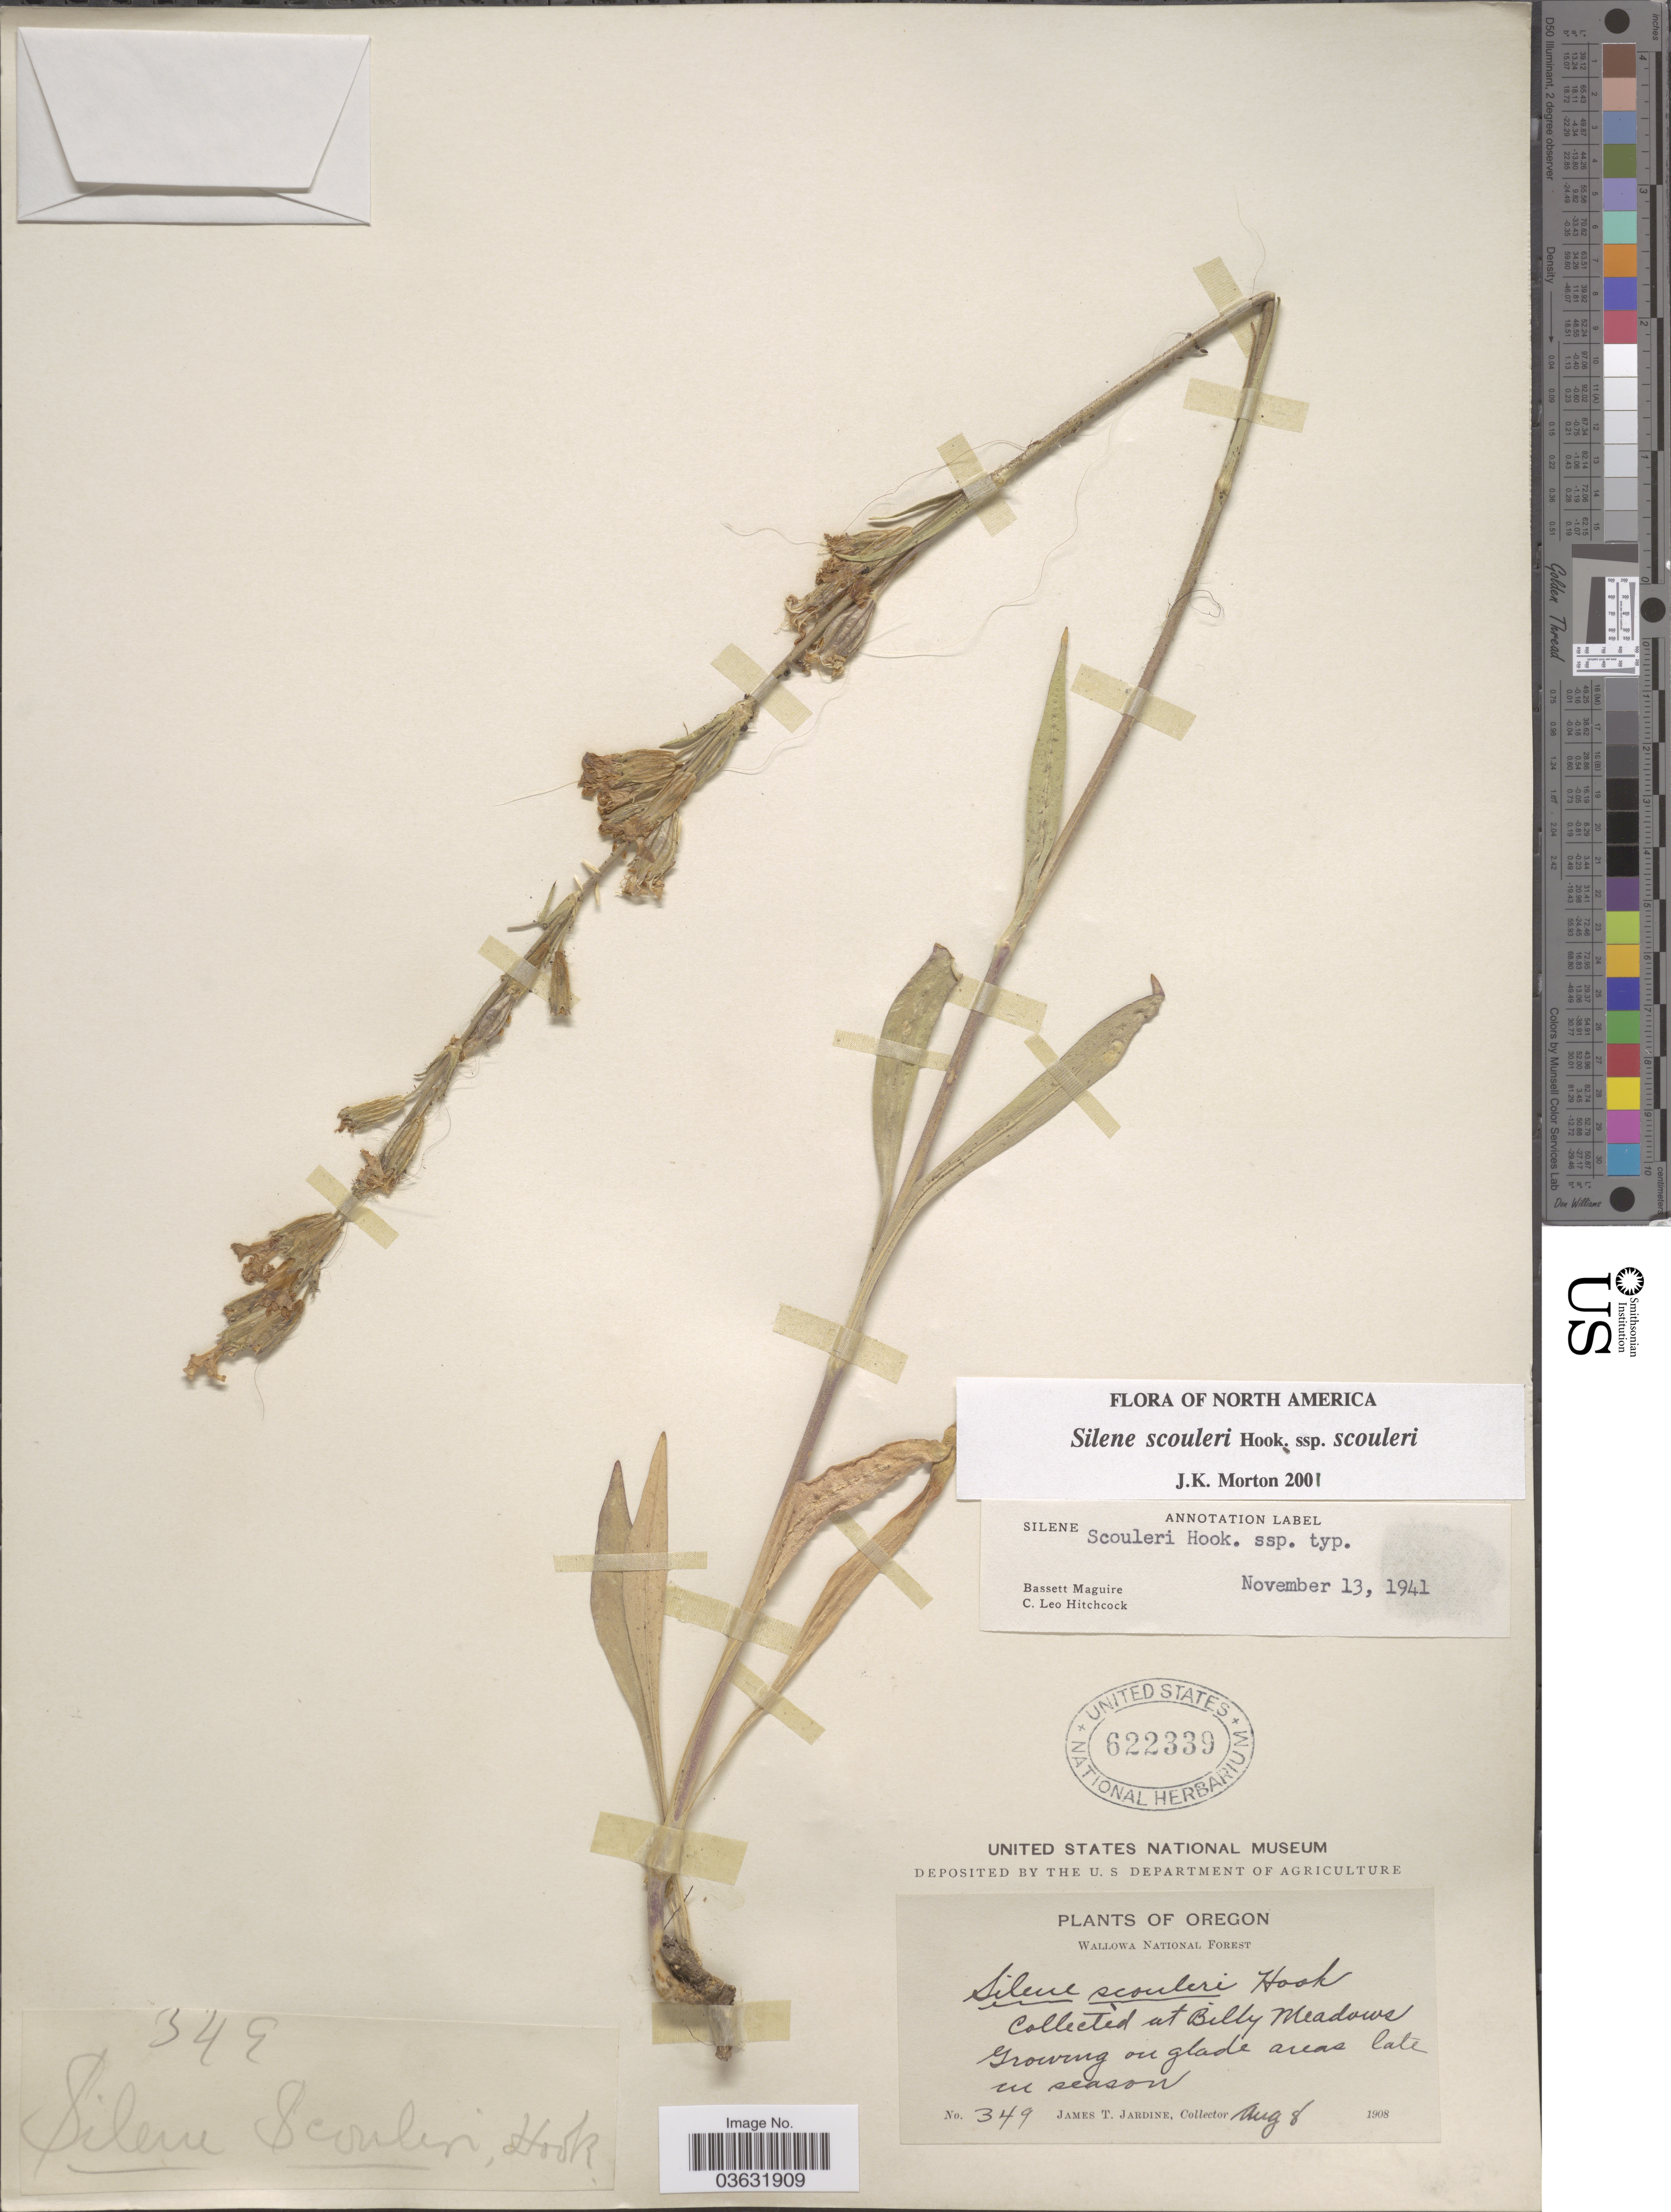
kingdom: Plantae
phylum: Tracheophyta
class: Magnoliopsida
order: Caryophyllales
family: Caryophyllaceae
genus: Silene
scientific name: Silene scouleri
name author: Hook.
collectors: J. T. Jardine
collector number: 349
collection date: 1908-08-08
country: United States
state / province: Oregon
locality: Wallowa National Forest. Billy Meadows.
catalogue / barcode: US 622339